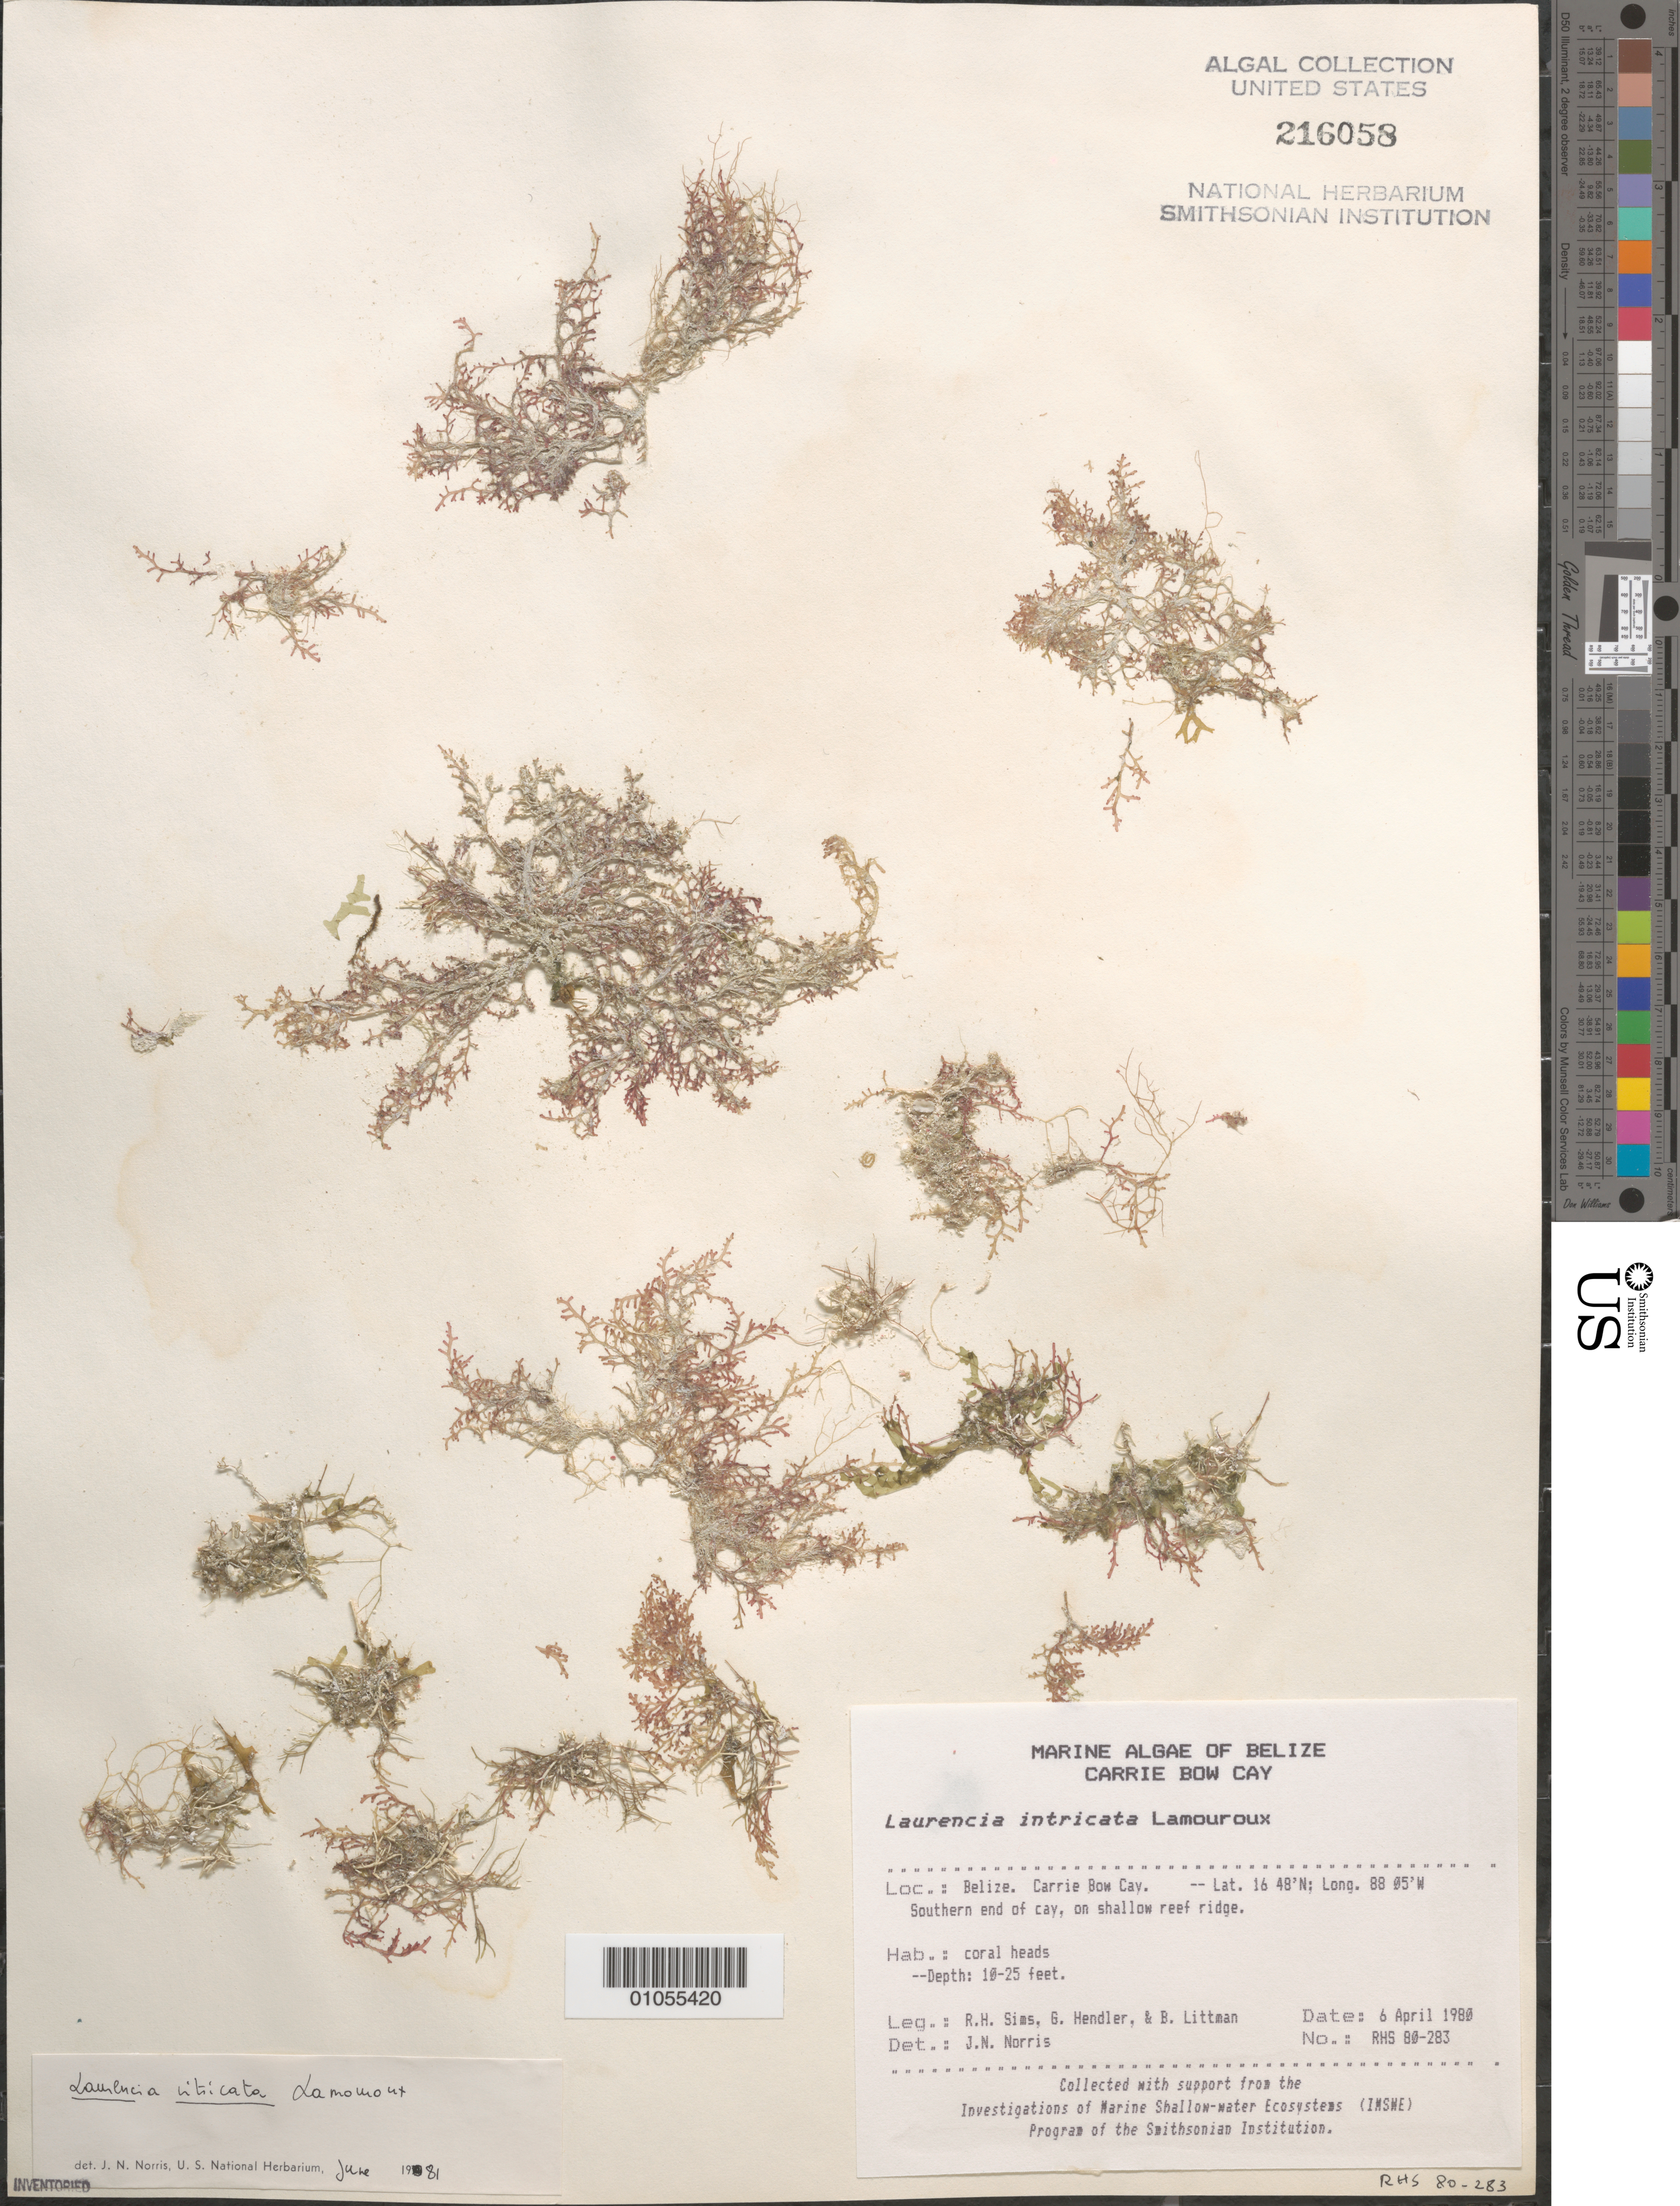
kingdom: Plantae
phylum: Rhodophyta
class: Florideophyceae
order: Ceramiales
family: Rhodomelaceae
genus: Laurencia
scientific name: Laurencia intricata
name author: J.V.Lamouroux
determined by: Norris, James N.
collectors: R. H. Sims, G. Hendler & B. Littman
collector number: RHS 80-283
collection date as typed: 06 Apr 1980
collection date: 1980-04-06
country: Belize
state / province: Stann Creek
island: Carrie Bow Cay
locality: Off the cay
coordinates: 16 48'N, 88 05'W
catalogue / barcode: US 216058